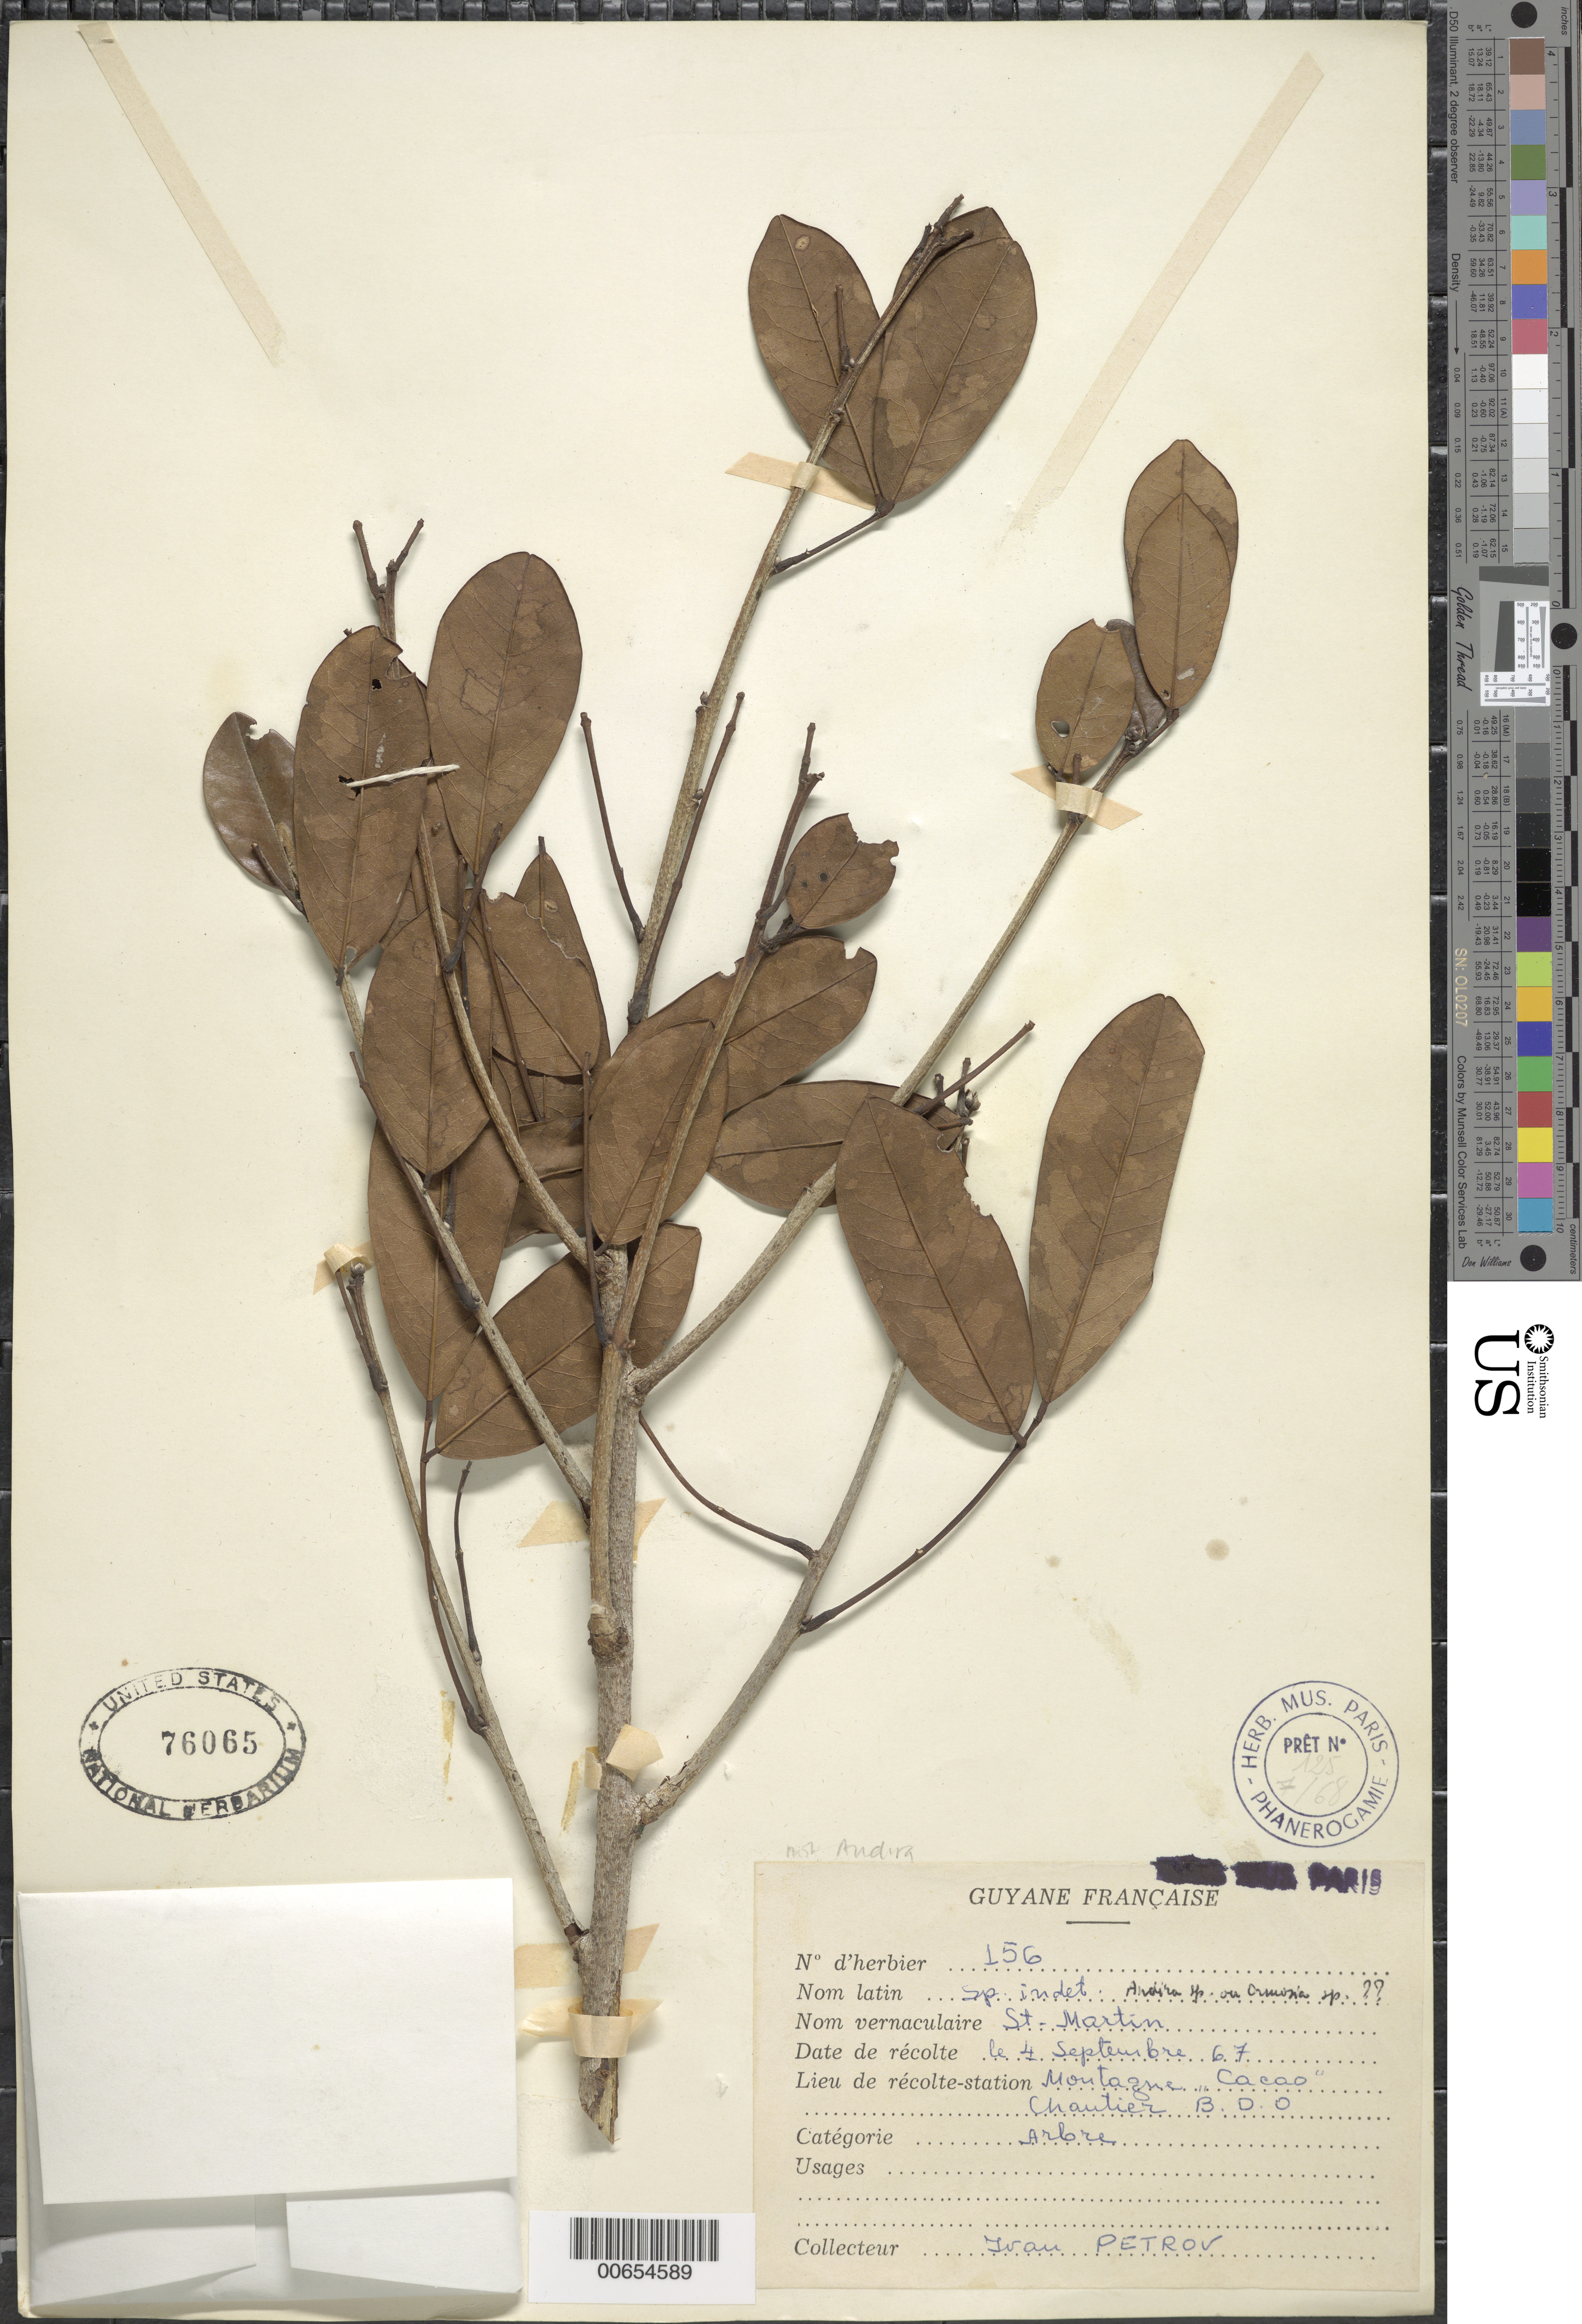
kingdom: Plantae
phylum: Tracheophyta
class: Magnoliopsida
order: Fabales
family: Fabaceae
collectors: I. Petrov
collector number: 156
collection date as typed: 4-Sep-67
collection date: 1967-09-04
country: French Guiana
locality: Montagne Cacao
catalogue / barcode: US 76065